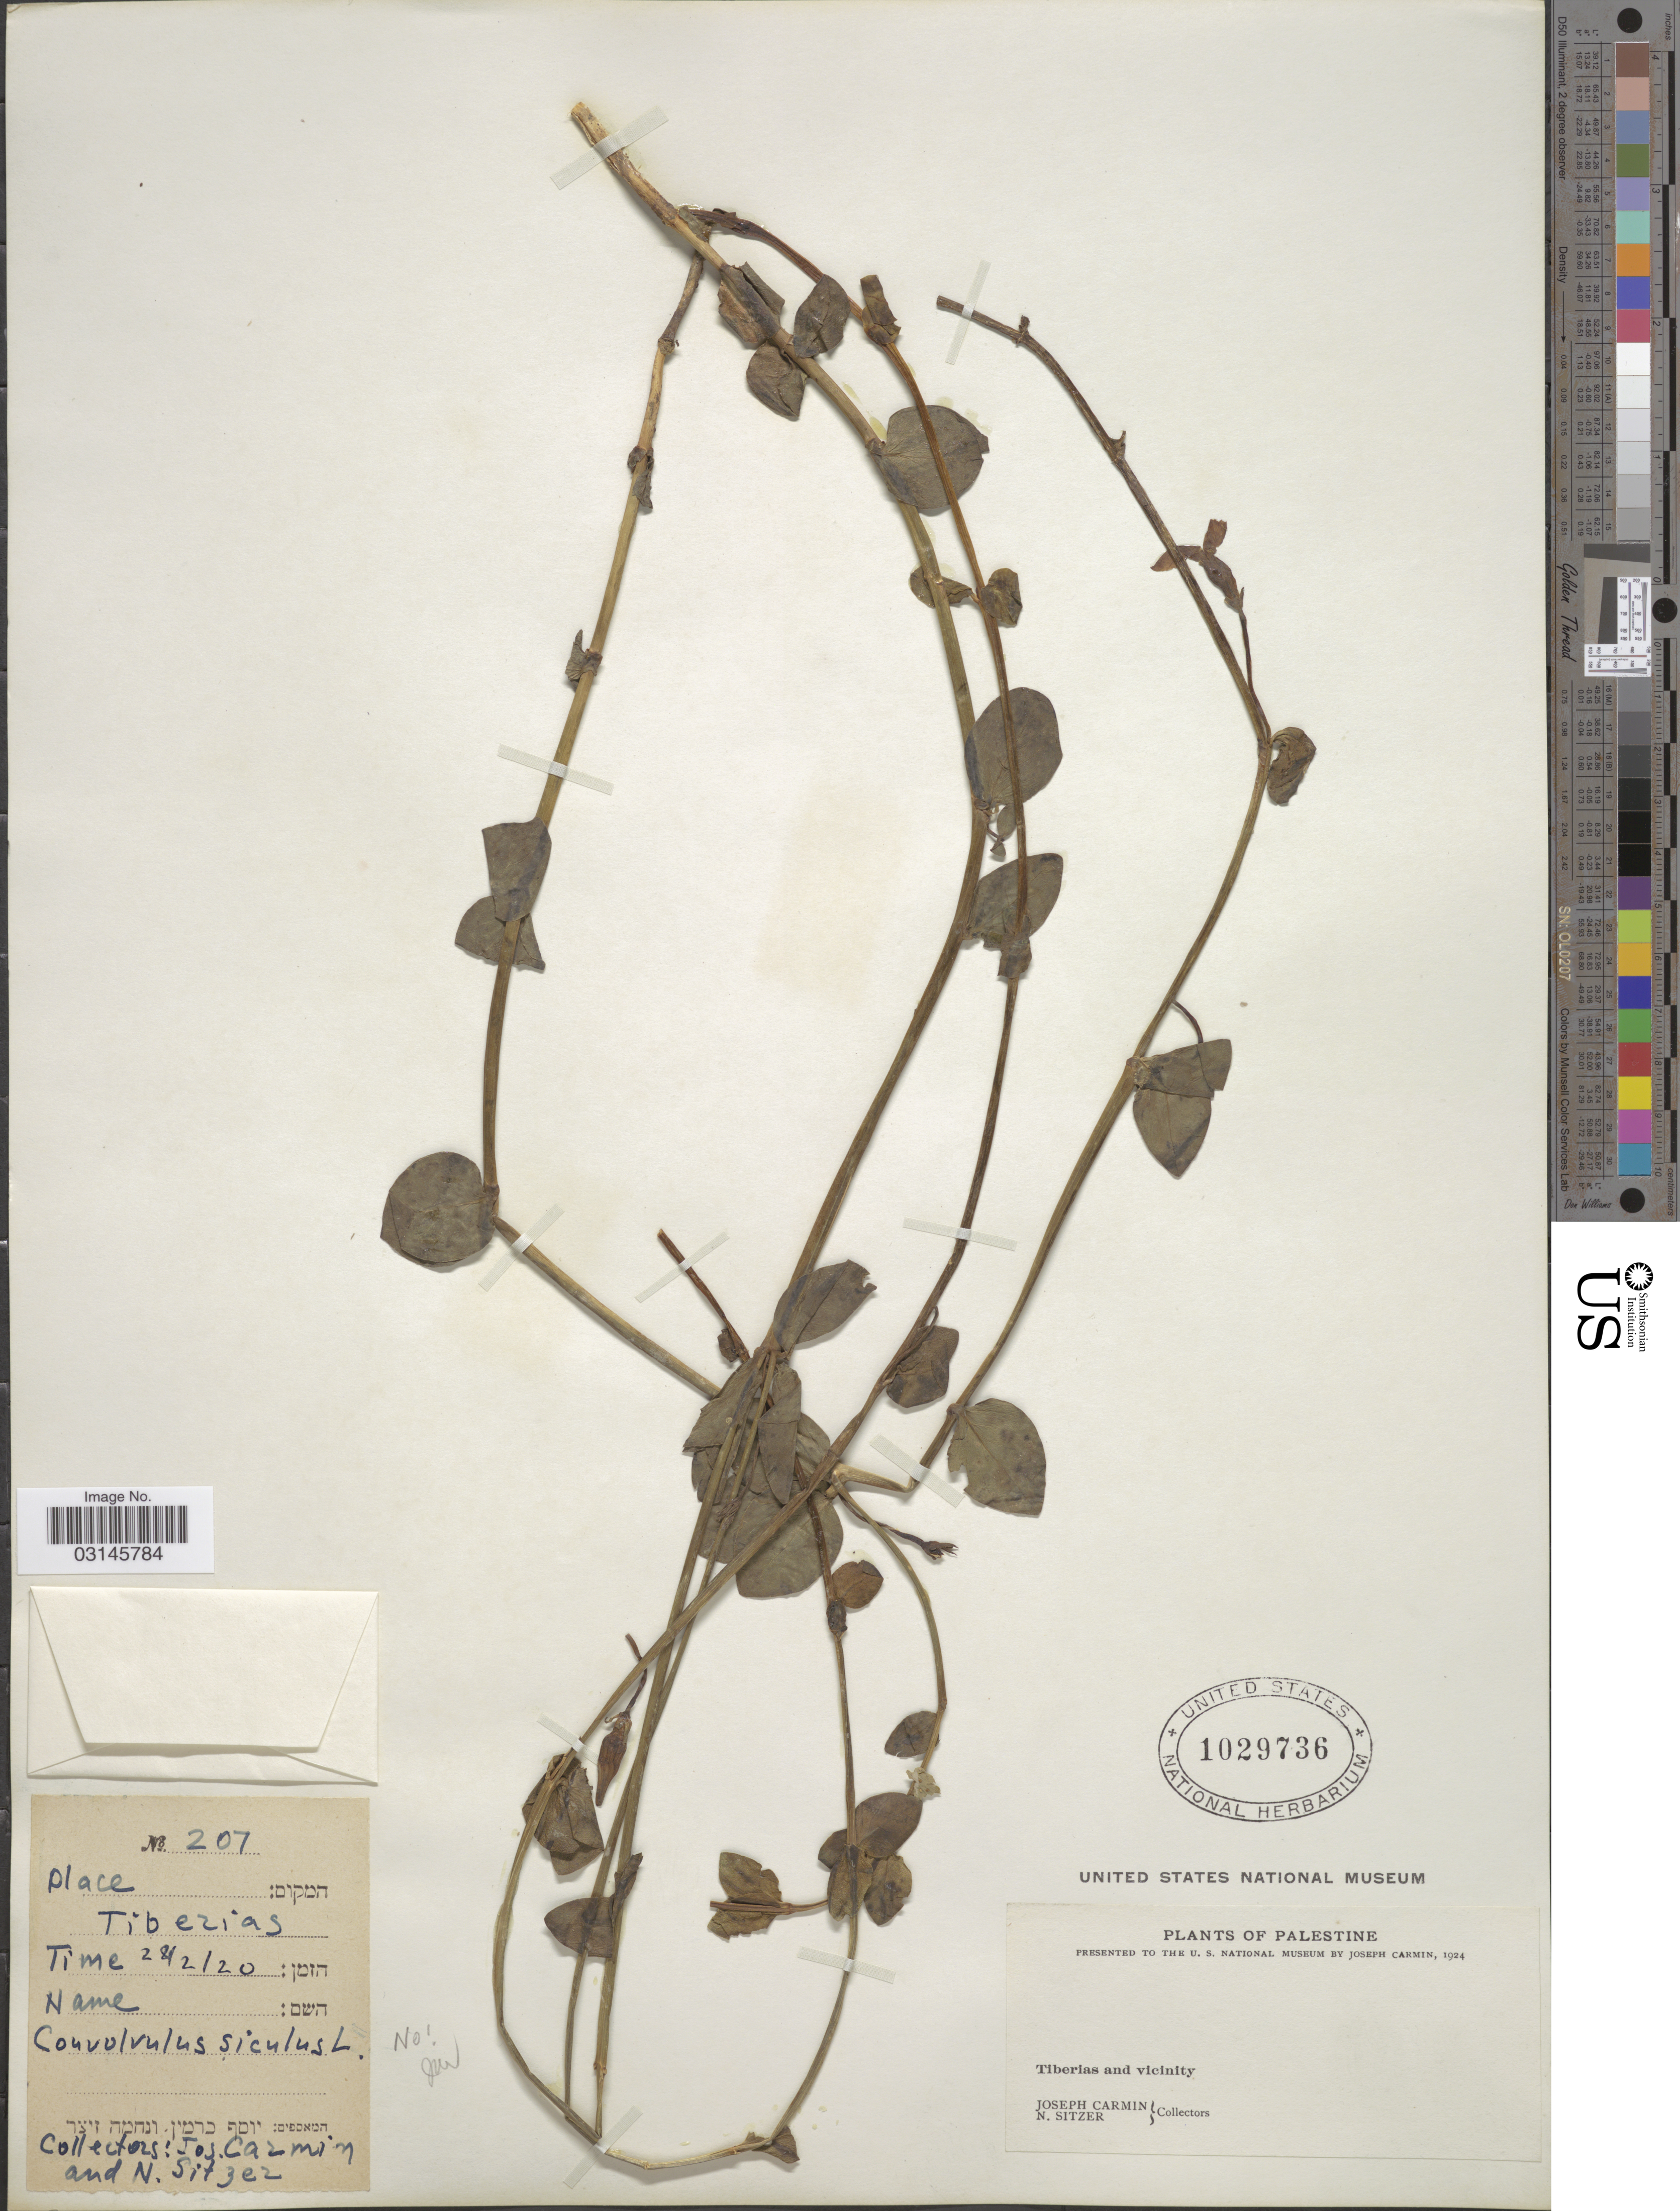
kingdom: Plantae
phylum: Tracheophyta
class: Magnoliopsida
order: Solanales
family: Convolvulaceae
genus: Convolvulus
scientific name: Convolvulus siculus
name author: L.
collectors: J. Carmin & N. Sitzer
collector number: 207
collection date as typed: Transcribed d/m/y: 28/2/20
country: Israel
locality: Palestine, Tiberias and vicinity.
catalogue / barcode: US 1029736